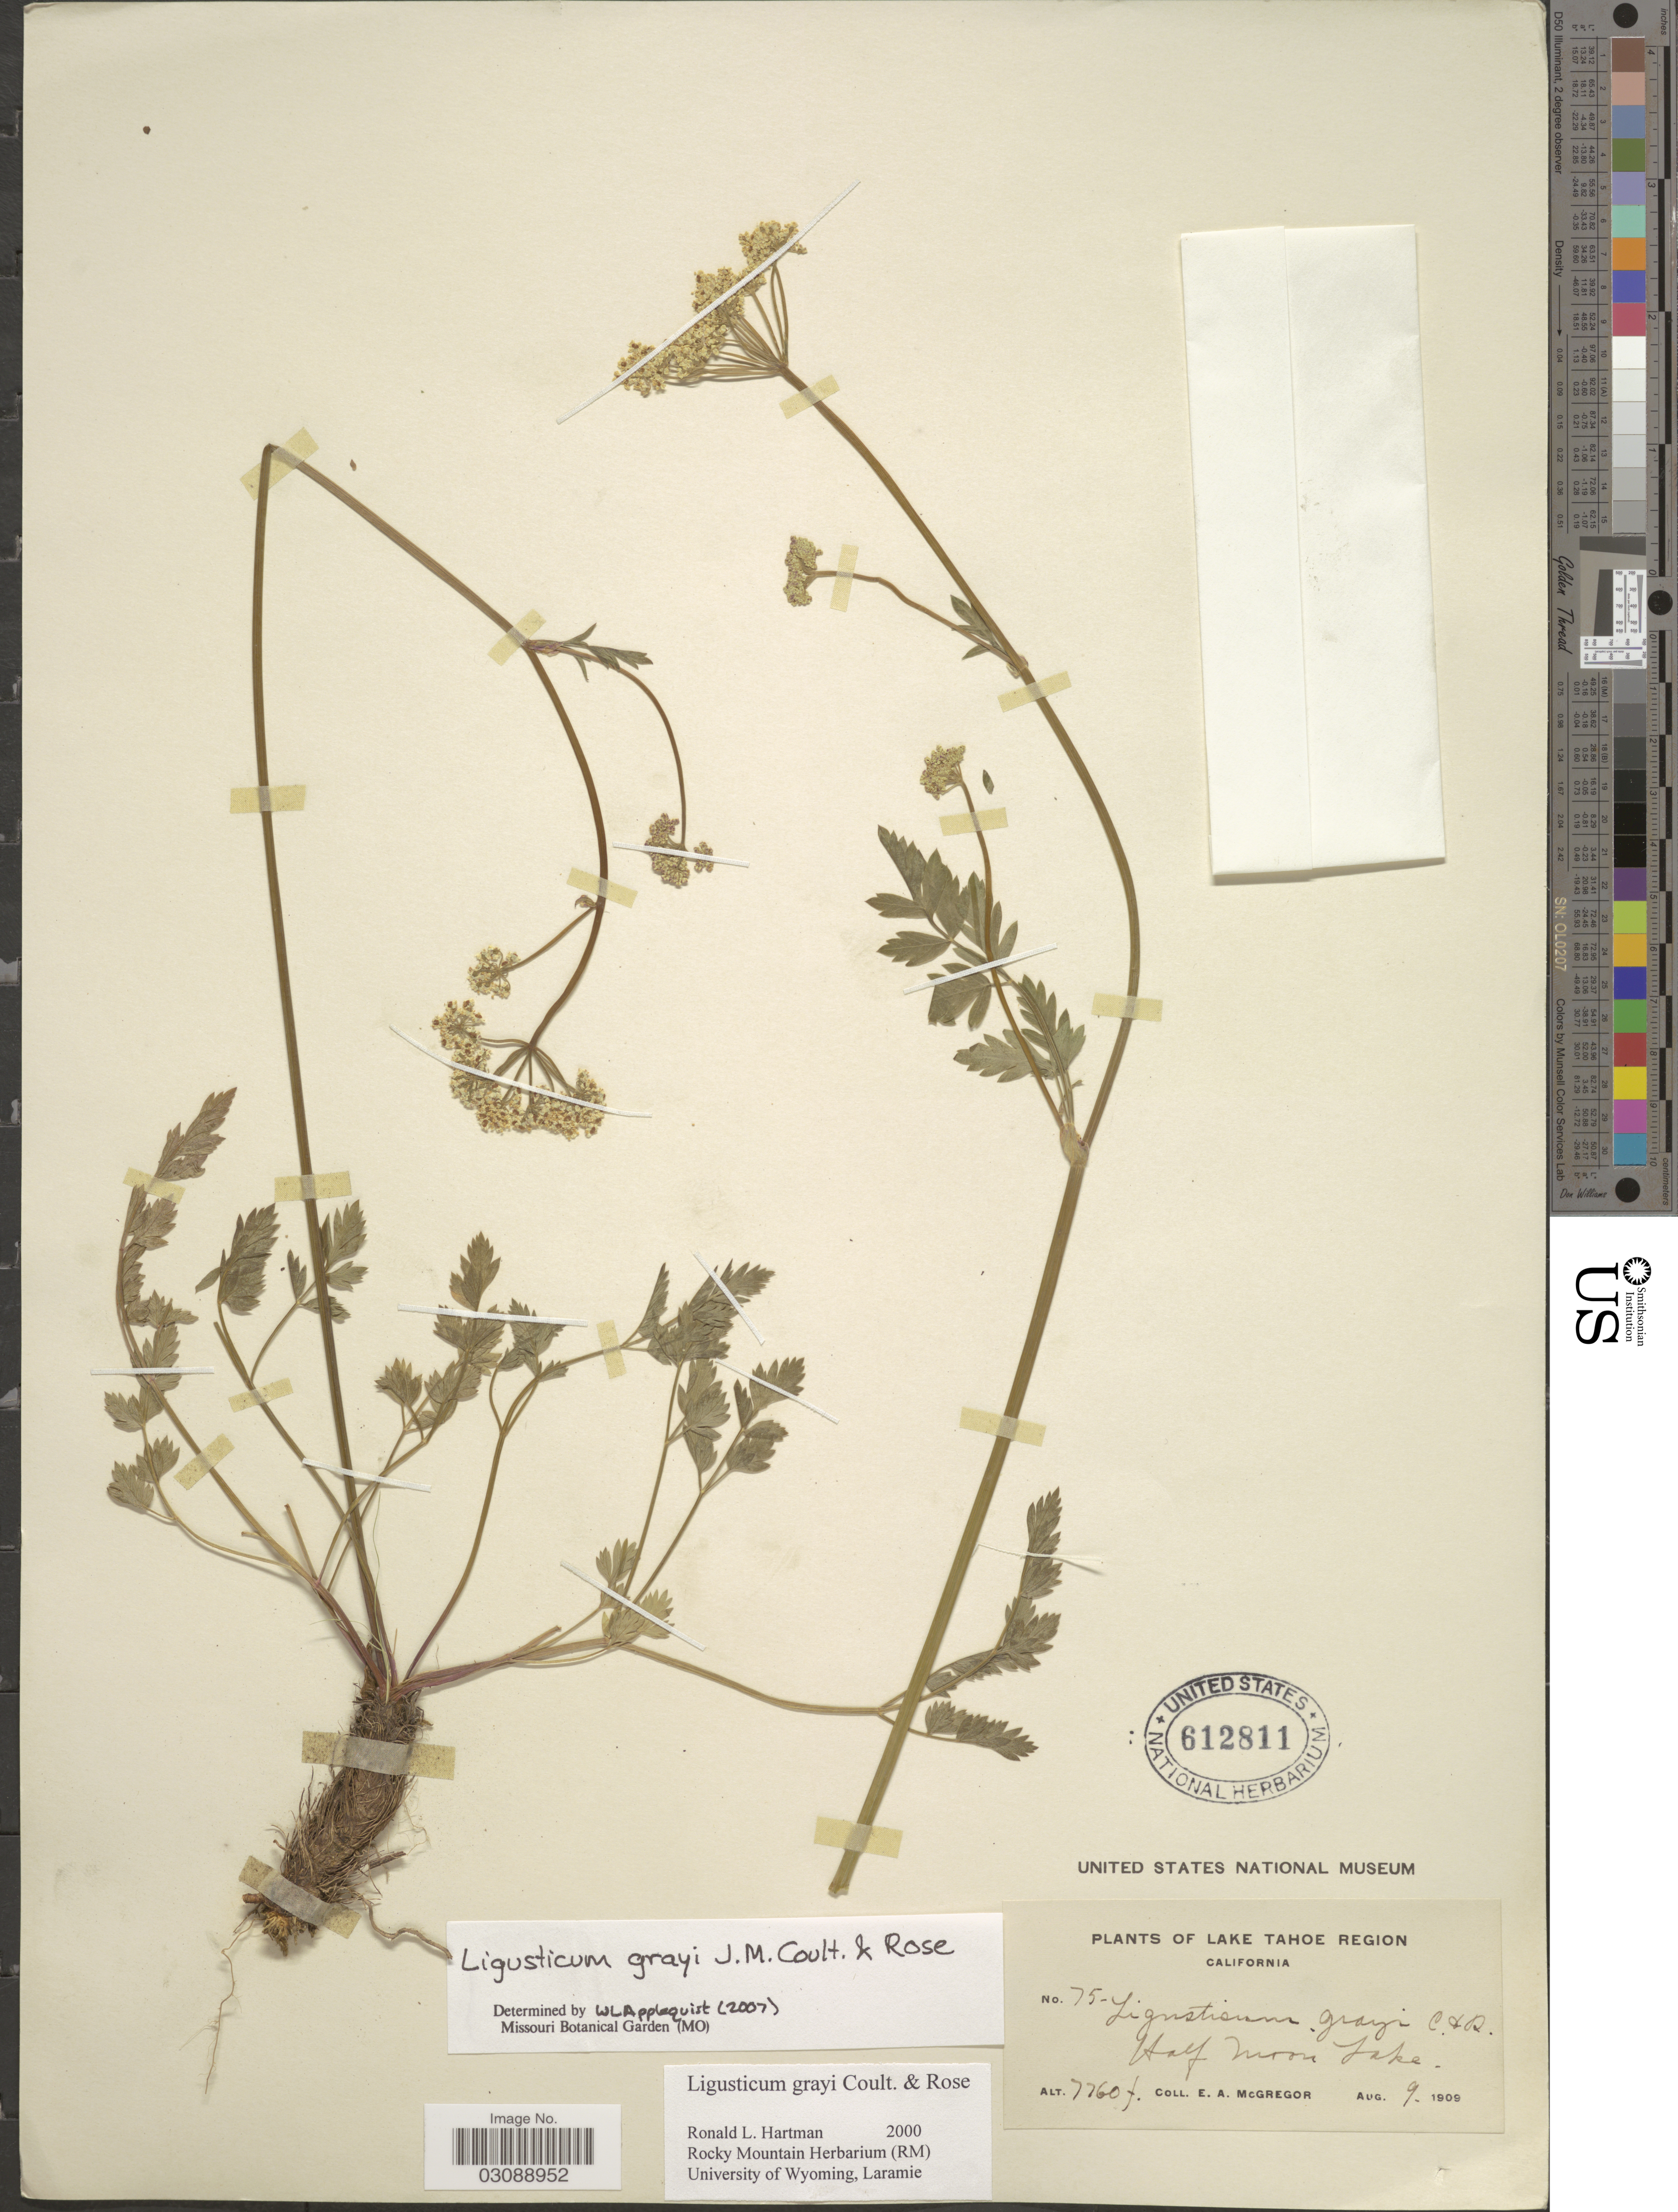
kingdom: Plantae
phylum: Tracheophyta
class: Magnoliopsida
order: Apiales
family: Apiaceae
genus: Ligusticum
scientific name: Ligusticum grayi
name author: J.M. Coult. & Rose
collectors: E. A. McGregor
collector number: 75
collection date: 1909-08-09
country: United States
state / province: California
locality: Lake Tahoe region. Half Moon Lake.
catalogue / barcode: US 612811